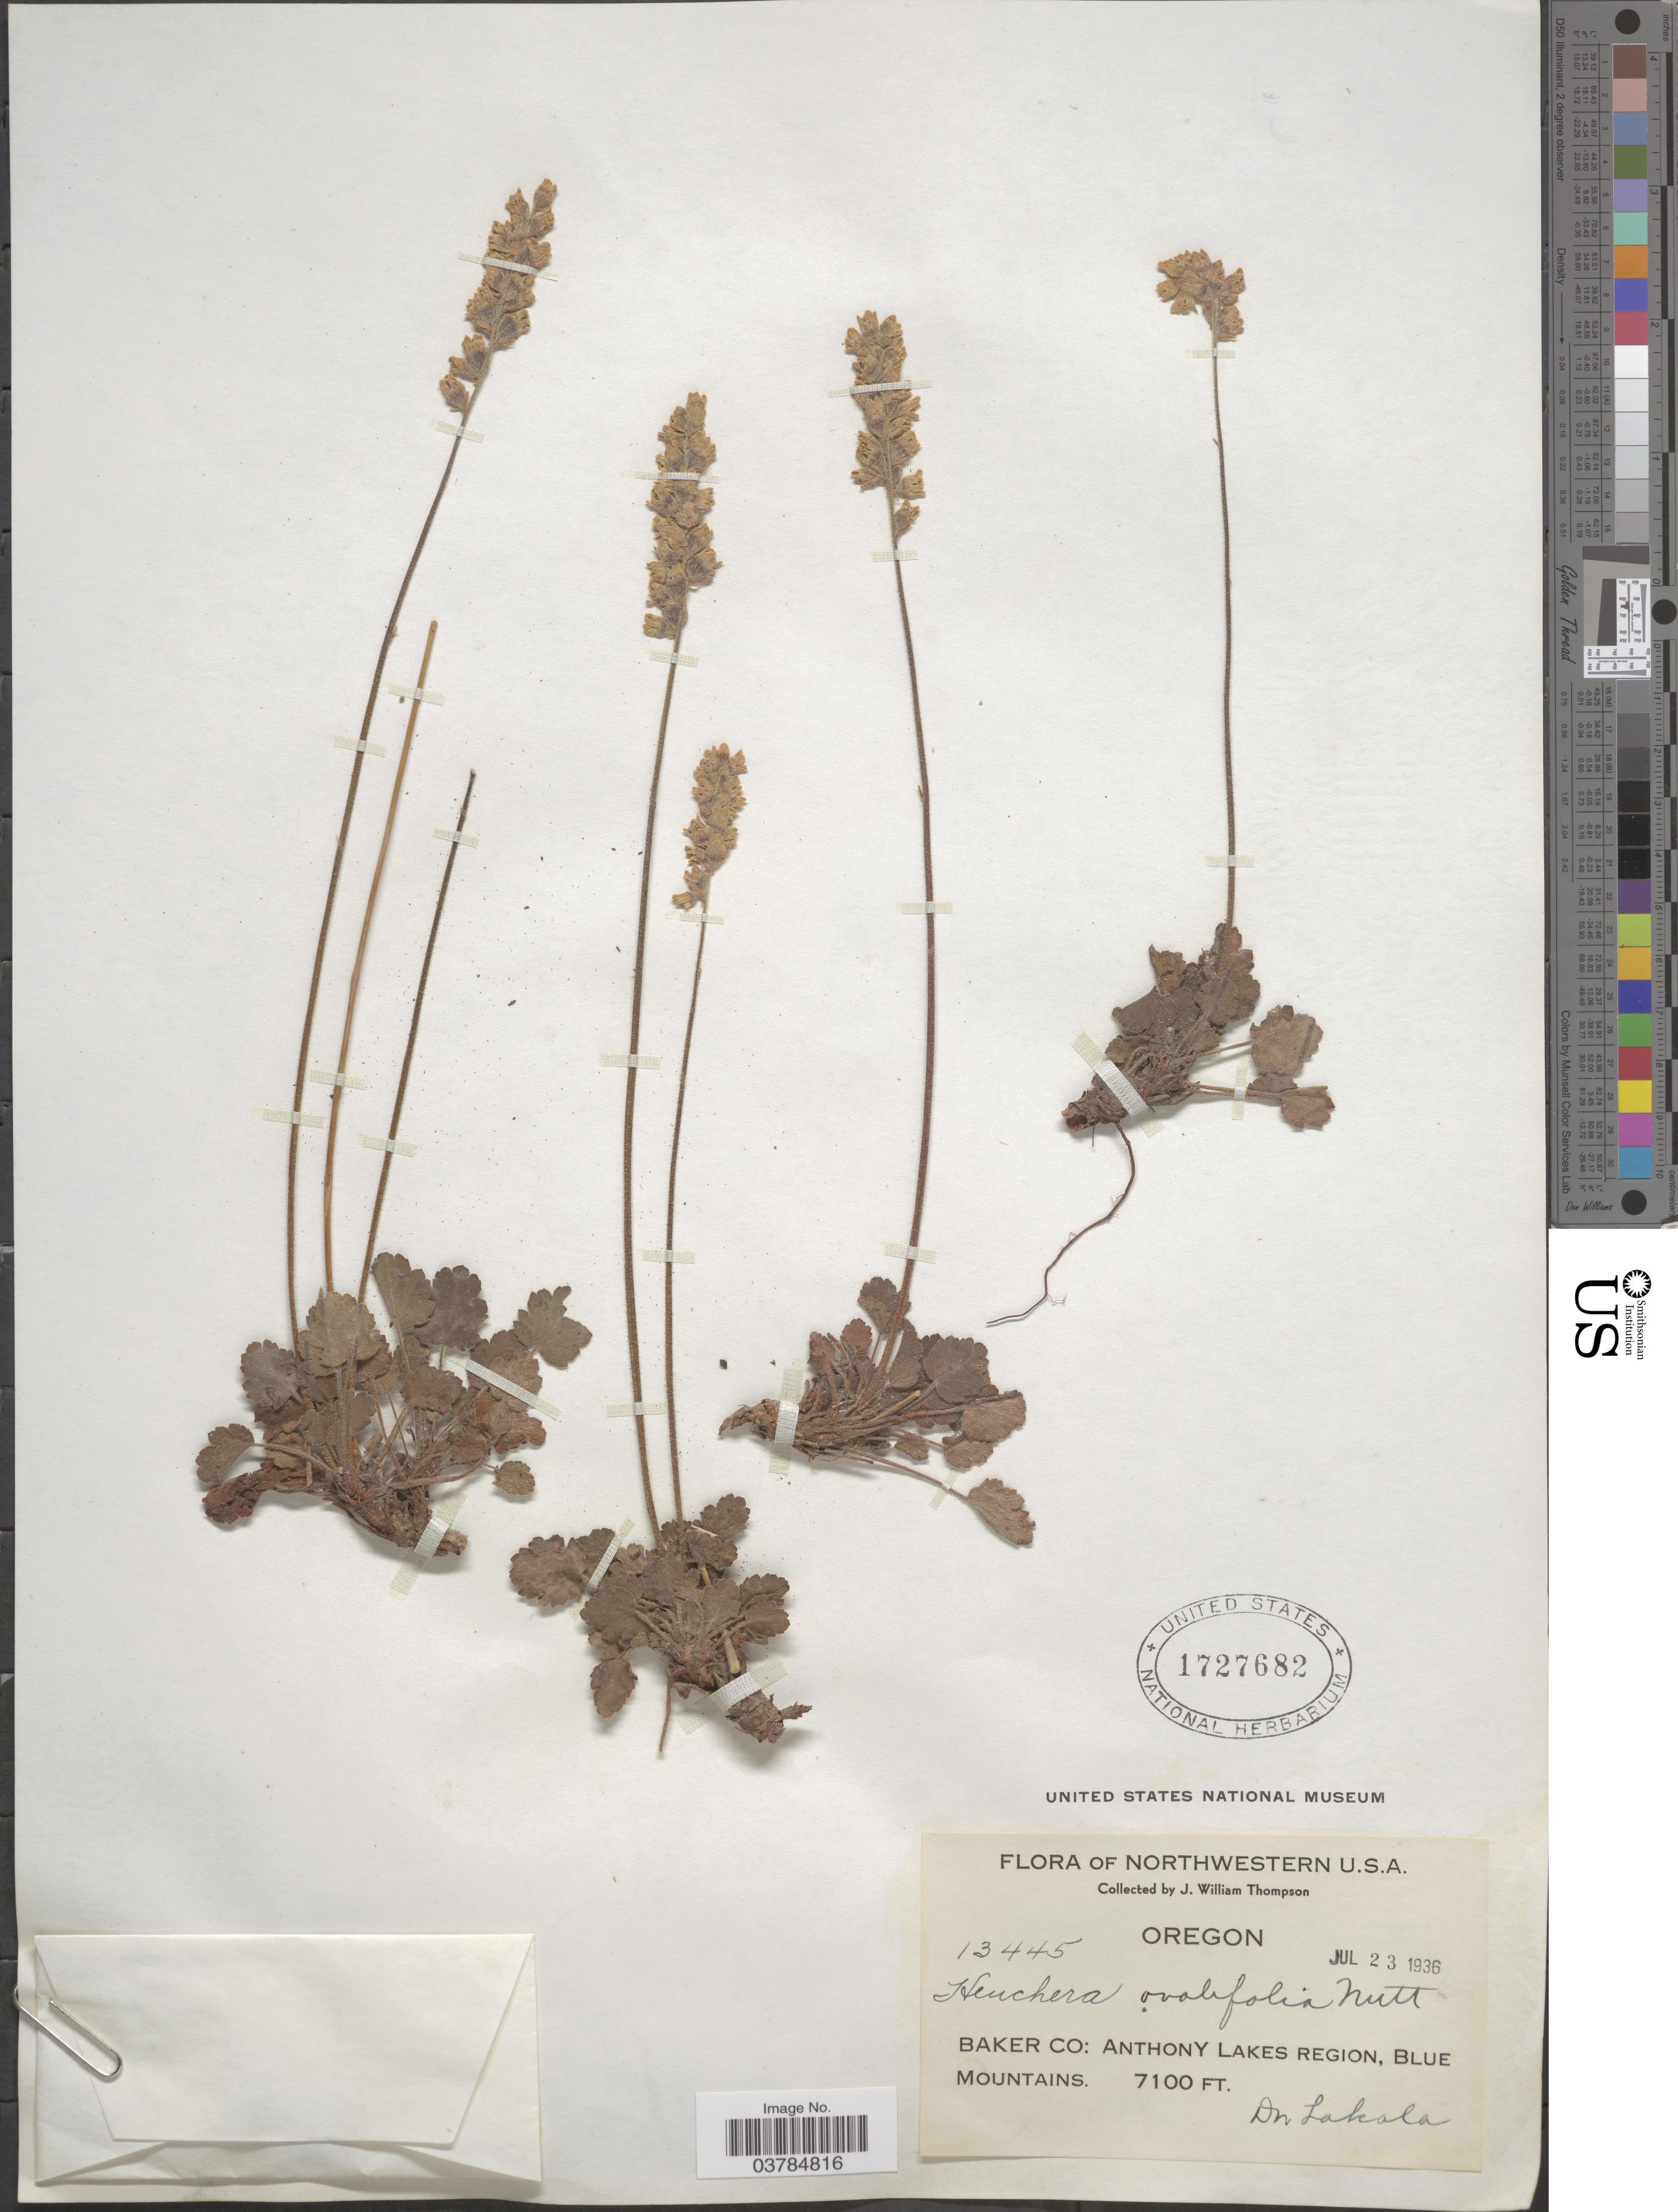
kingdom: Plantae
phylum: Tracheophyta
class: Magnoliopsida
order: Saxifragales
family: Saxifragaceae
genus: Heuchera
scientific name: Heuchera ovalifolia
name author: Torr. & A. Gray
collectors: J. W. Thompson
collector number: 13445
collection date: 1936-07-23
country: United States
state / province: Oregon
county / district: Baker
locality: Northwestern U.S.A. Baker Co: Anthony Lakes Region, Blue Mountains.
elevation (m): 2164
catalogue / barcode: US 1727682